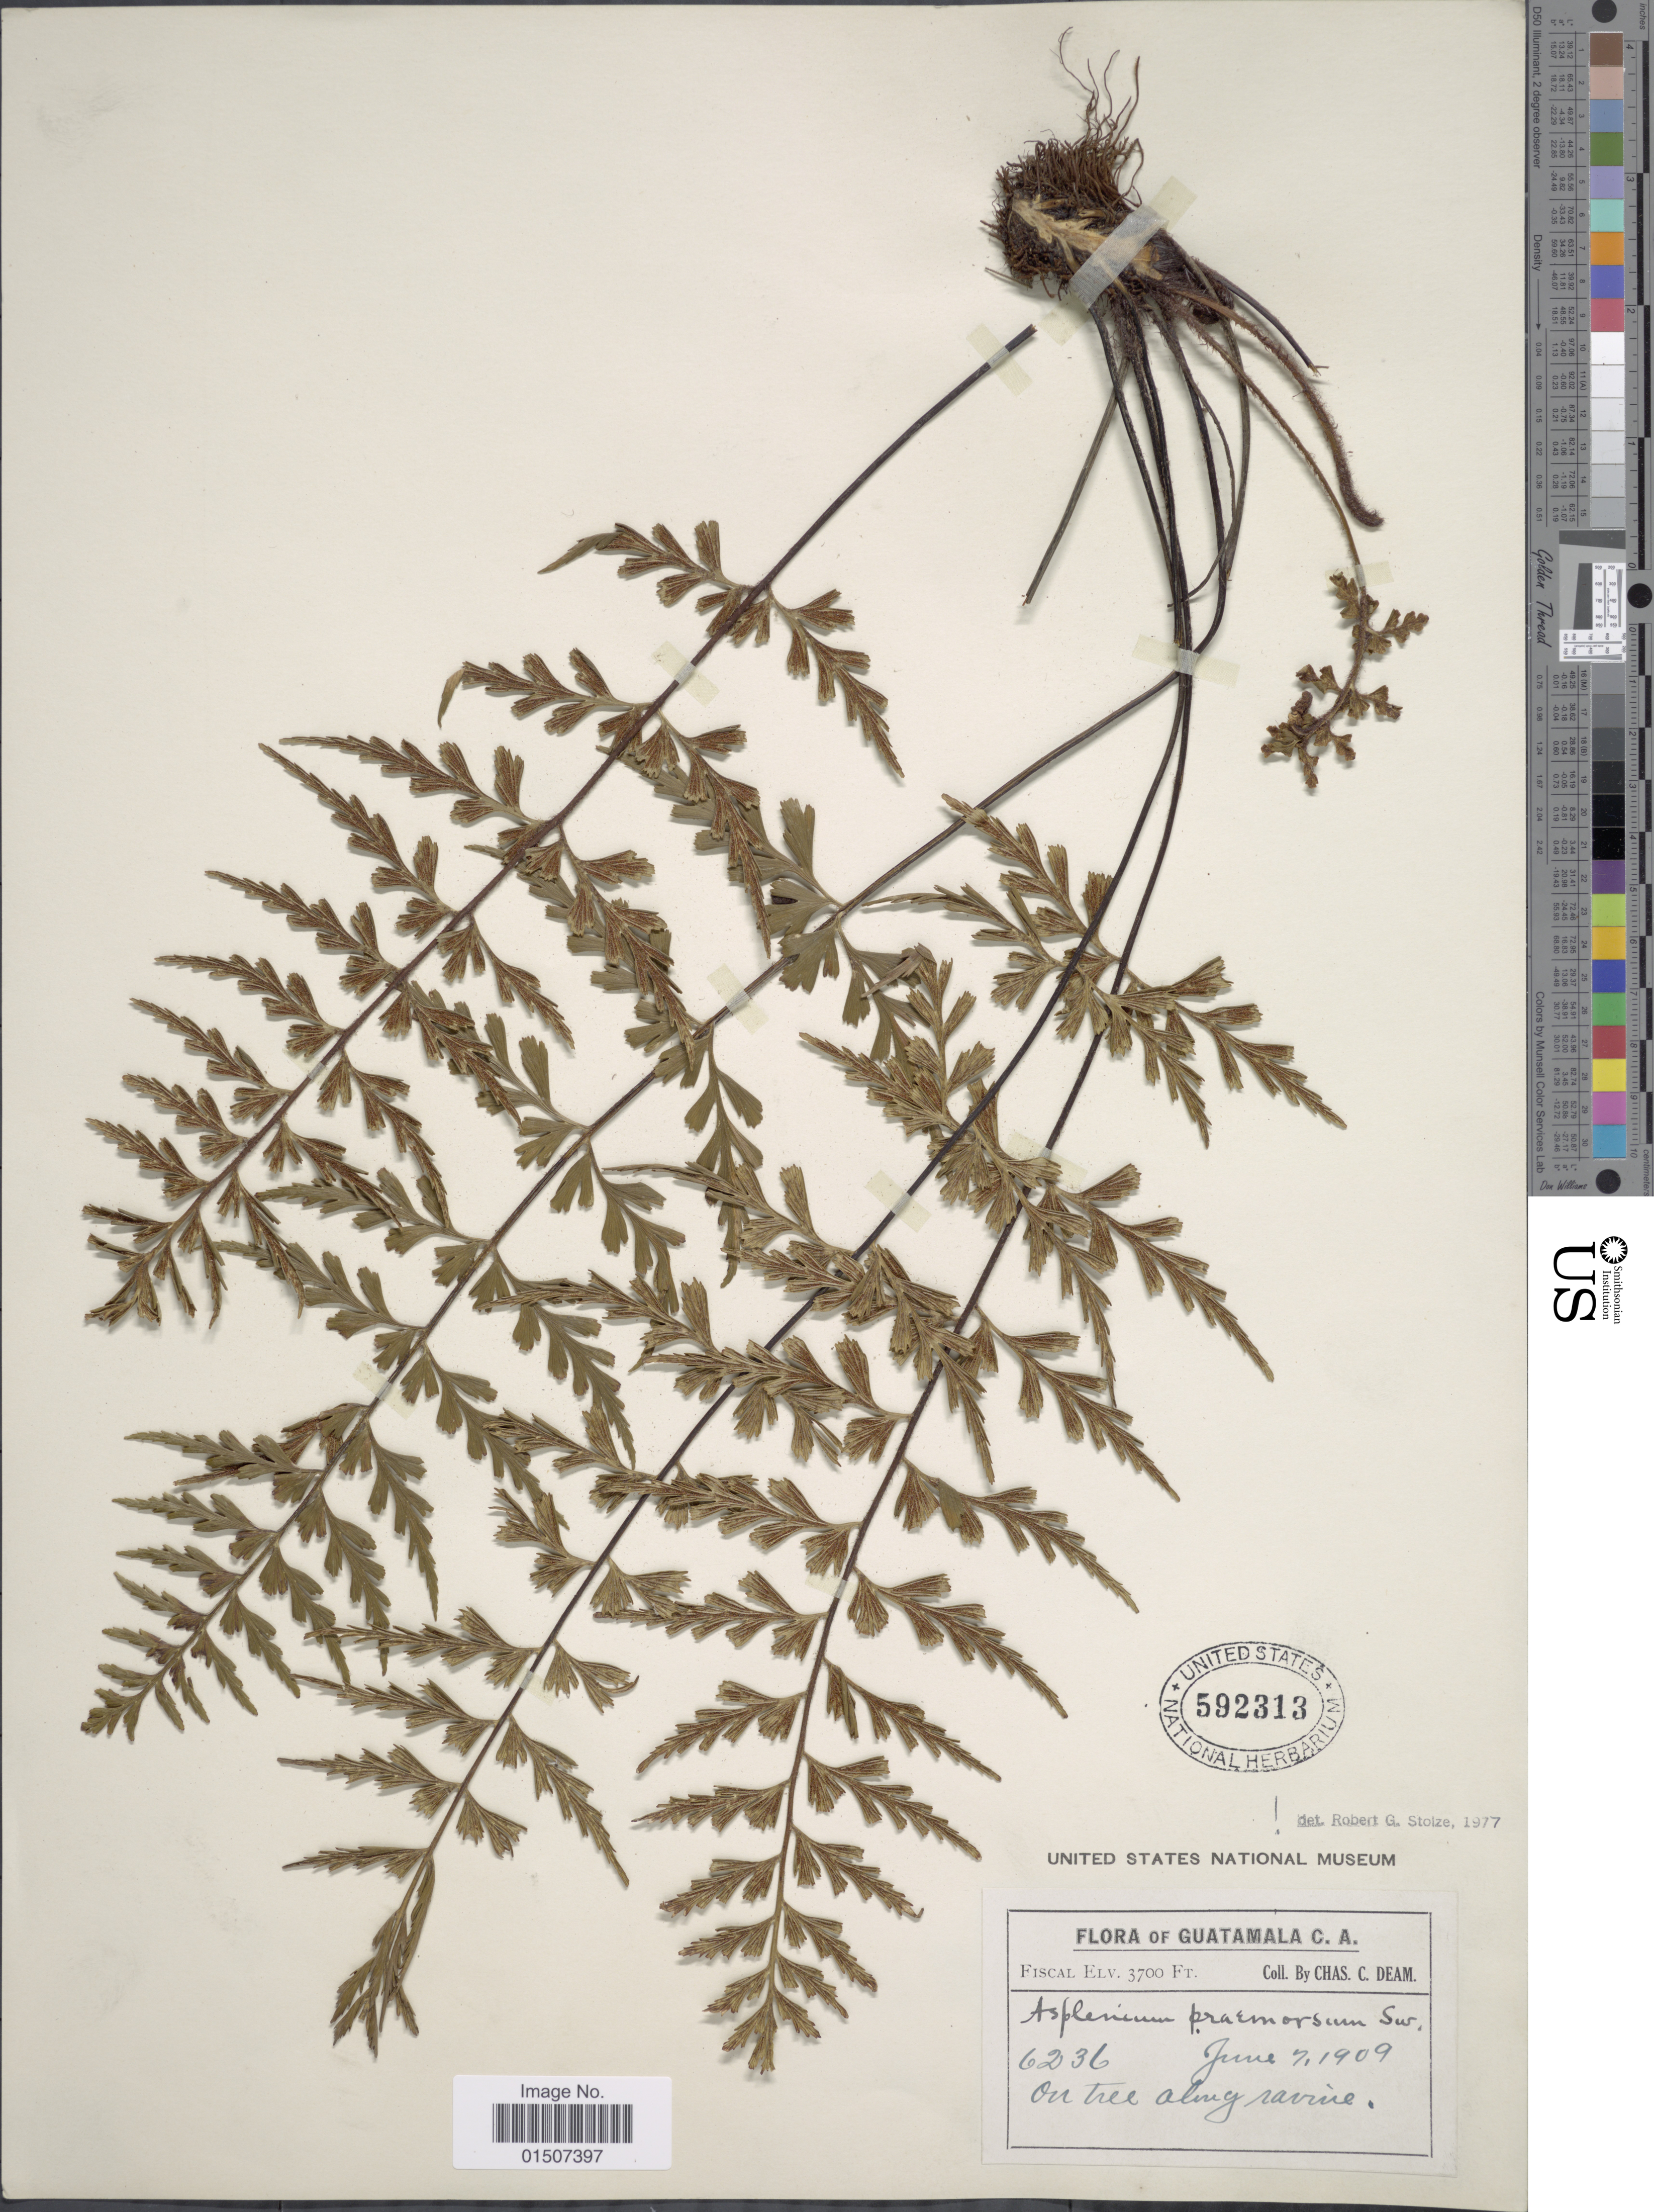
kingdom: Plantae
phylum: Tracheophyta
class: Polypodiopsida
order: Polypodiales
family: Aspleniaceae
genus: Asplenium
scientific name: Asplenium praemorsum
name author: Sw.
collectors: C. C. Deam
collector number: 6236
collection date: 1909-06-07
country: Guatemala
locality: C.A. Fiscal, On tree along ravine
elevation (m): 1128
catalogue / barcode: US 592313